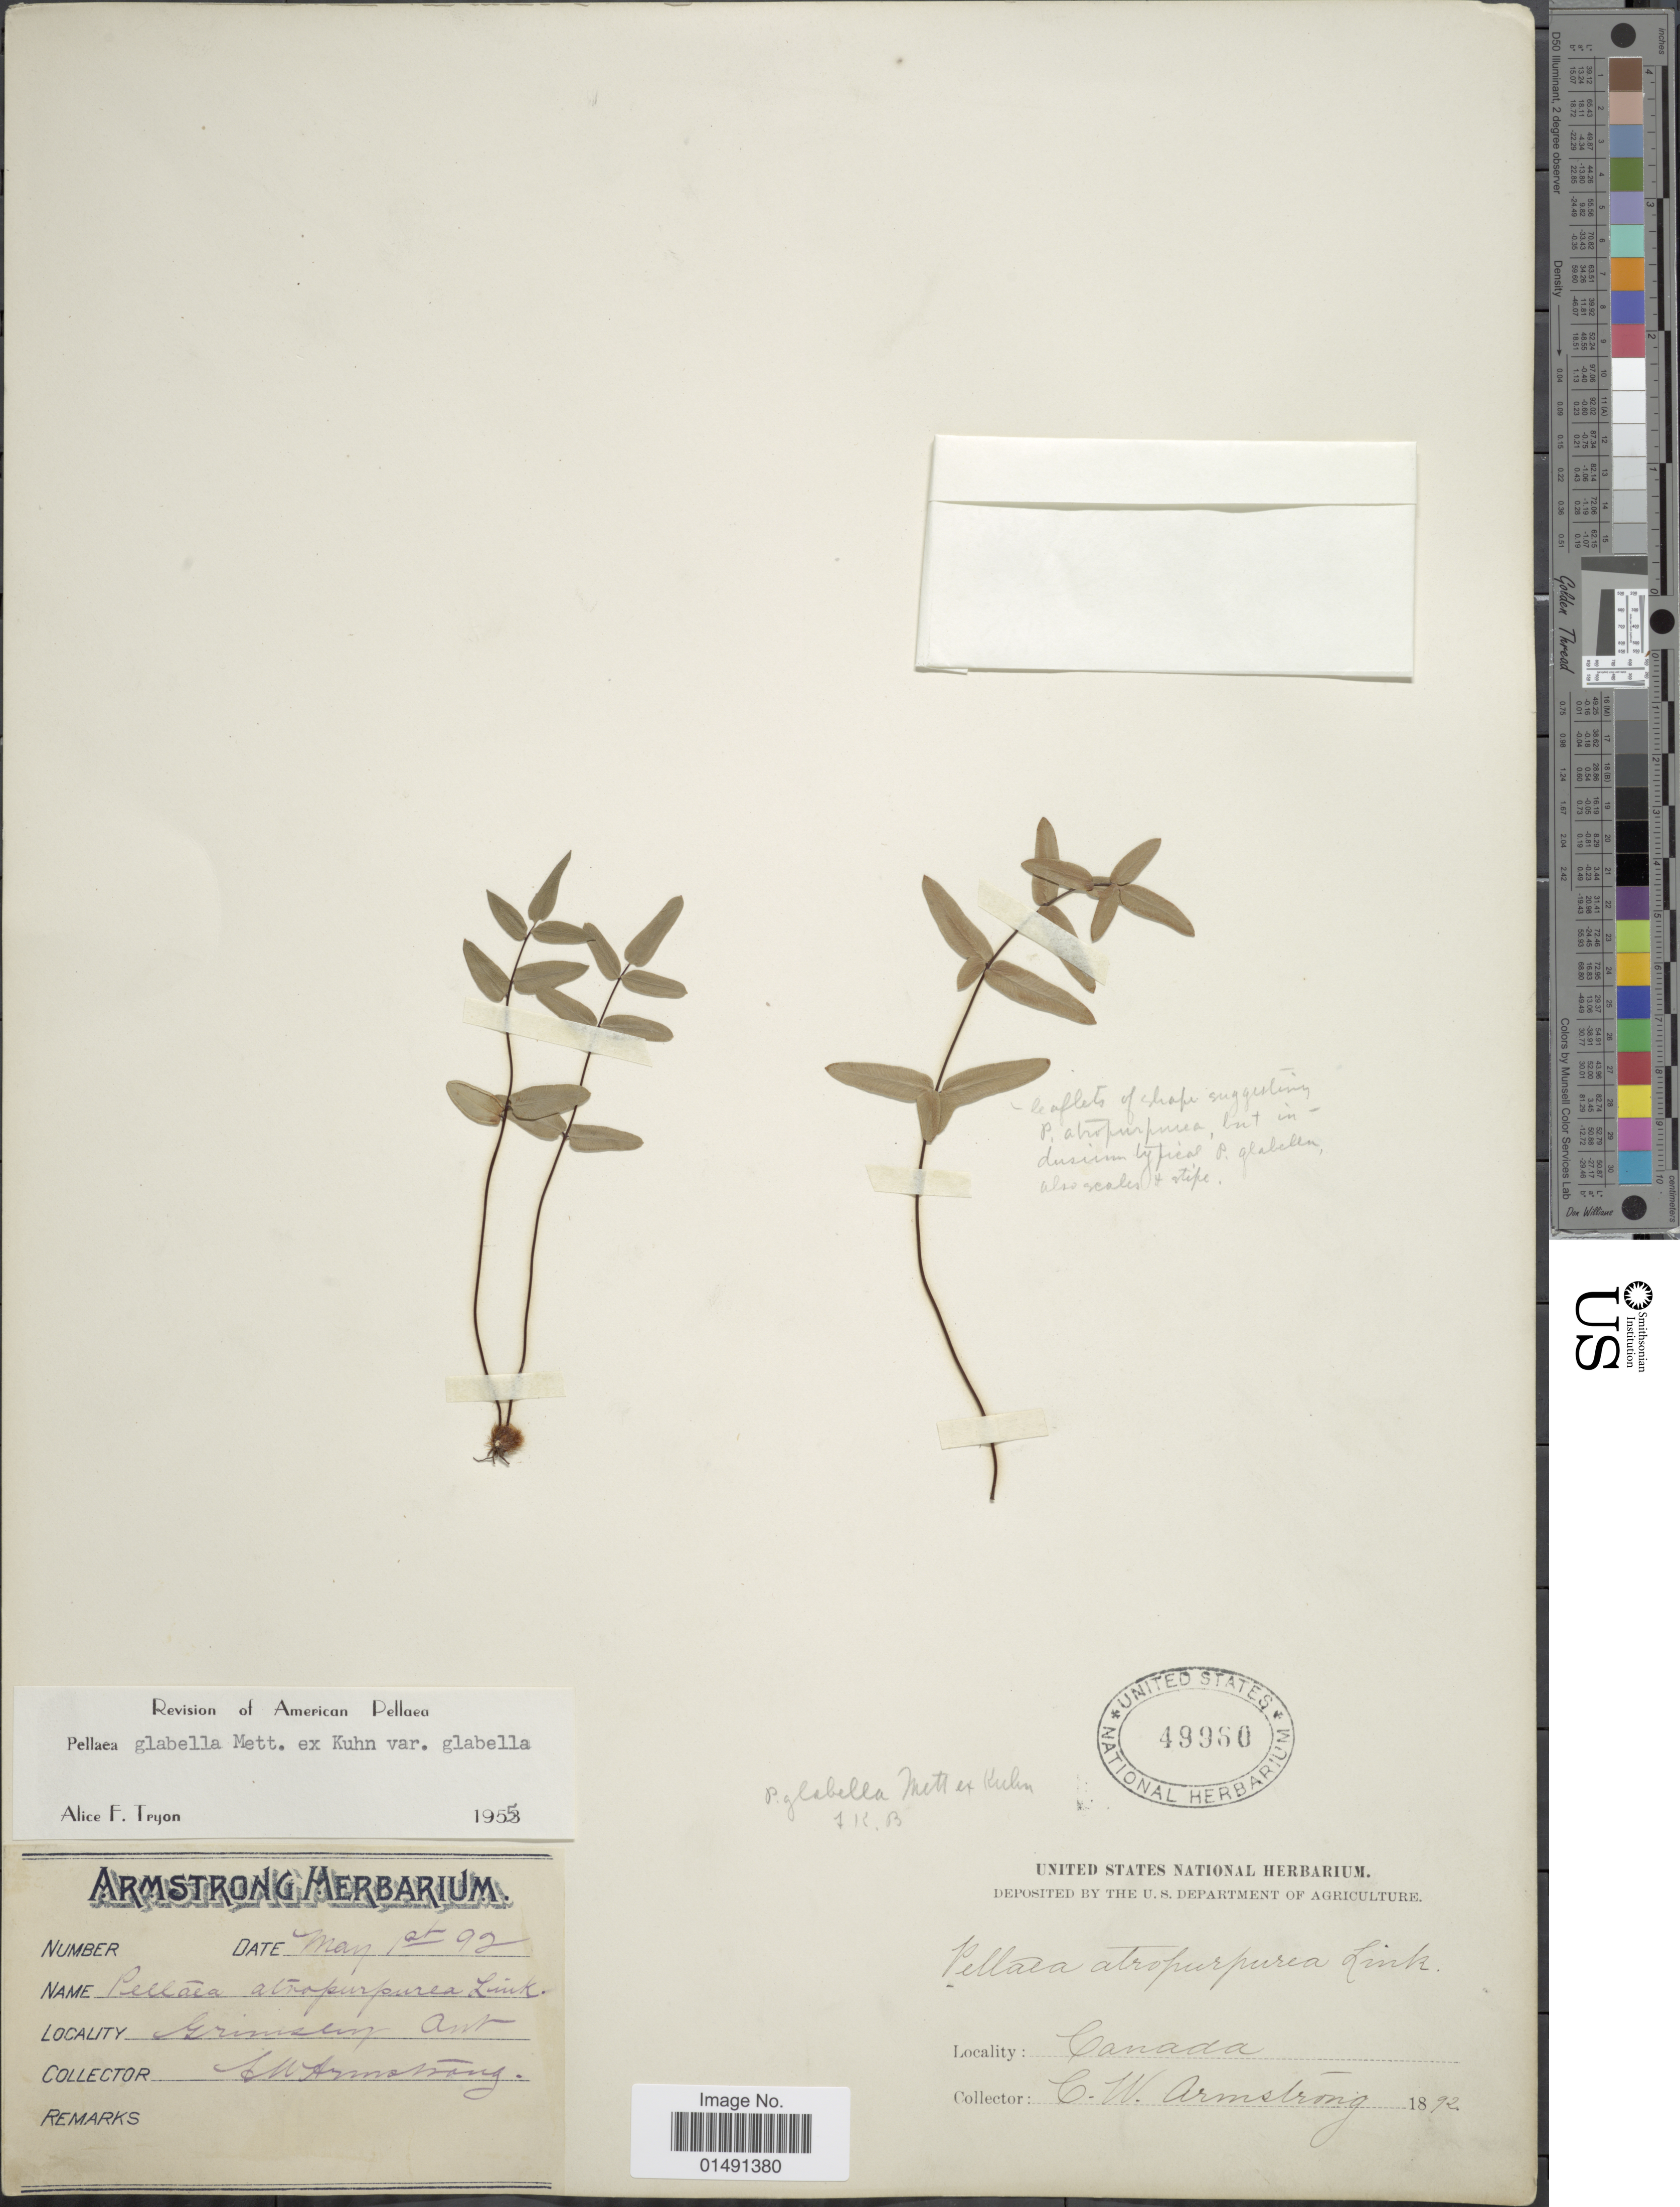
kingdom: Plantae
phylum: Tracheophyta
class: Polypodiopsida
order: Polypodiales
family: Pteridaceae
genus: Pellaea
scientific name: Pellaea glabella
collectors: C. W. Armstrong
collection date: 1892-05-01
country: Canada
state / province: Ontario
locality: Grimsby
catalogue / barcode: US 49960